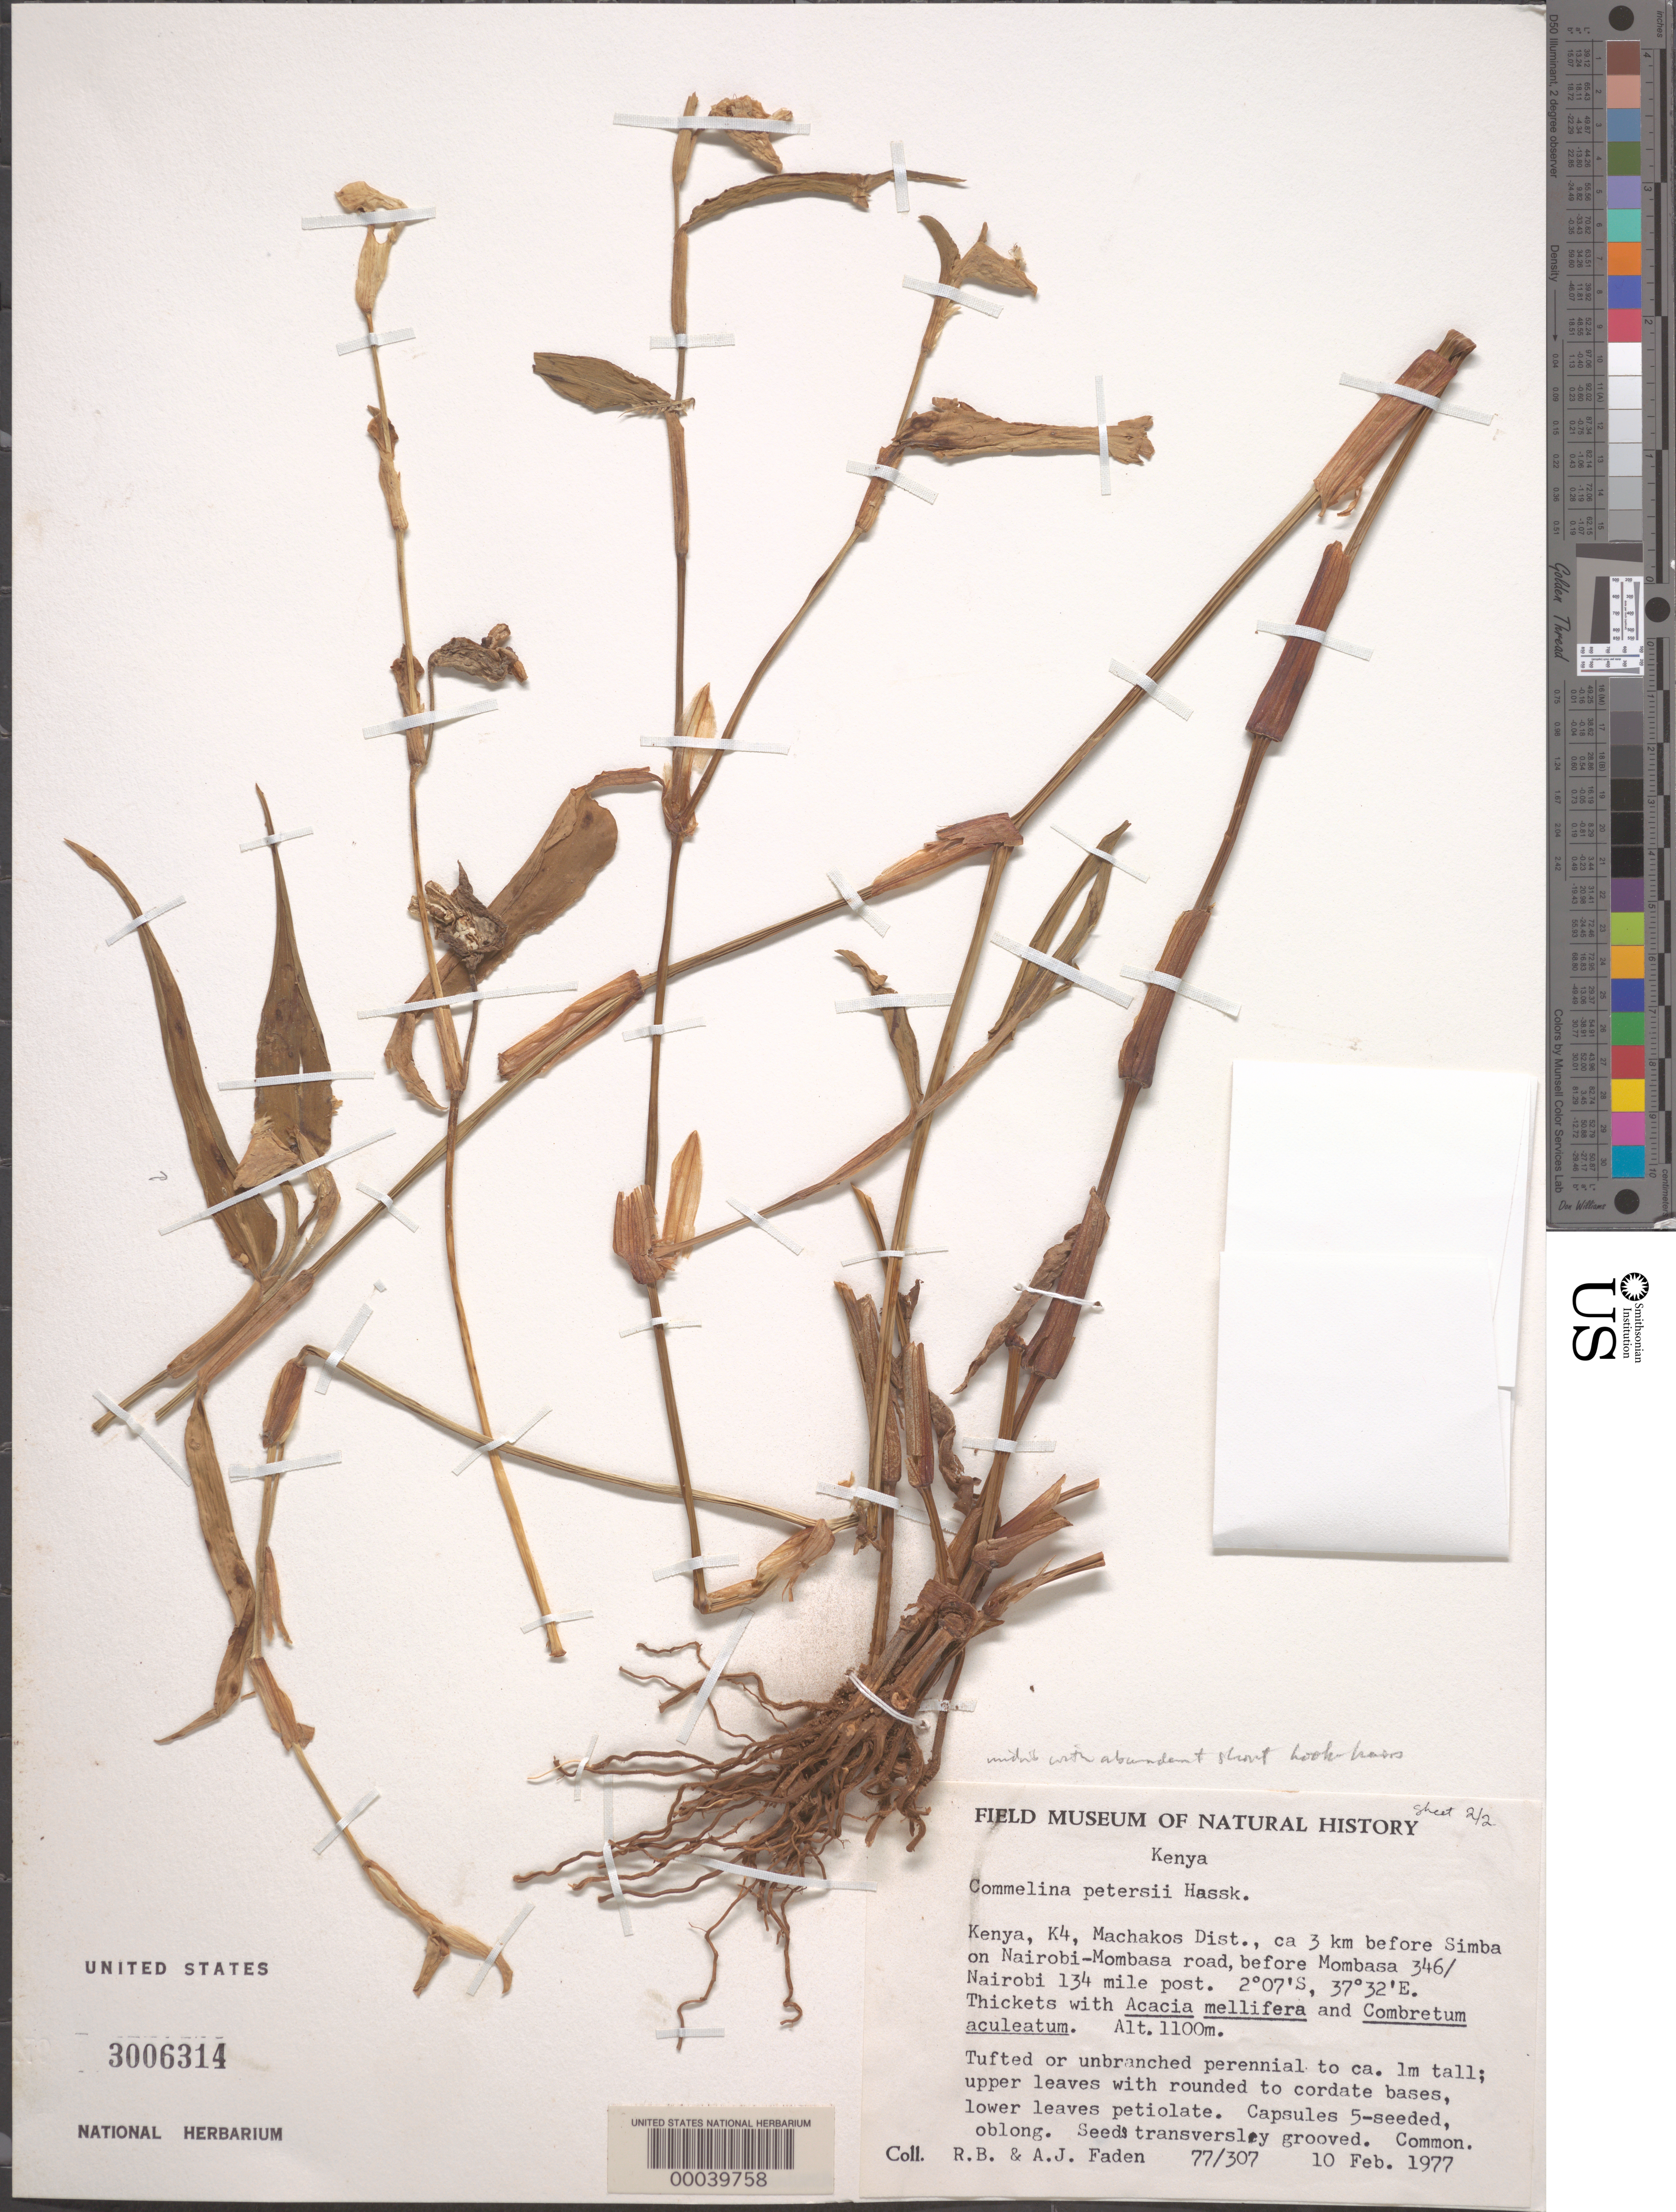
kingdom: Plantae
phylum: Tracheophyta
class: Liliopsida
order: Commelinales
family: Commelinaceae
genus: Commelina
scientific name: Commelina petersii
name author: Hassk.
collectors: R. B. Faden & A. J. Faden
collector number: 77/307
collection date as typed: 10 Feb 1977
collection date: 1977-02-10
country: Kenya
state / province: Machakos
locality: Simba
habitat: Thickets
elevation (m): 1100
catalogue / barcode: US 3006314